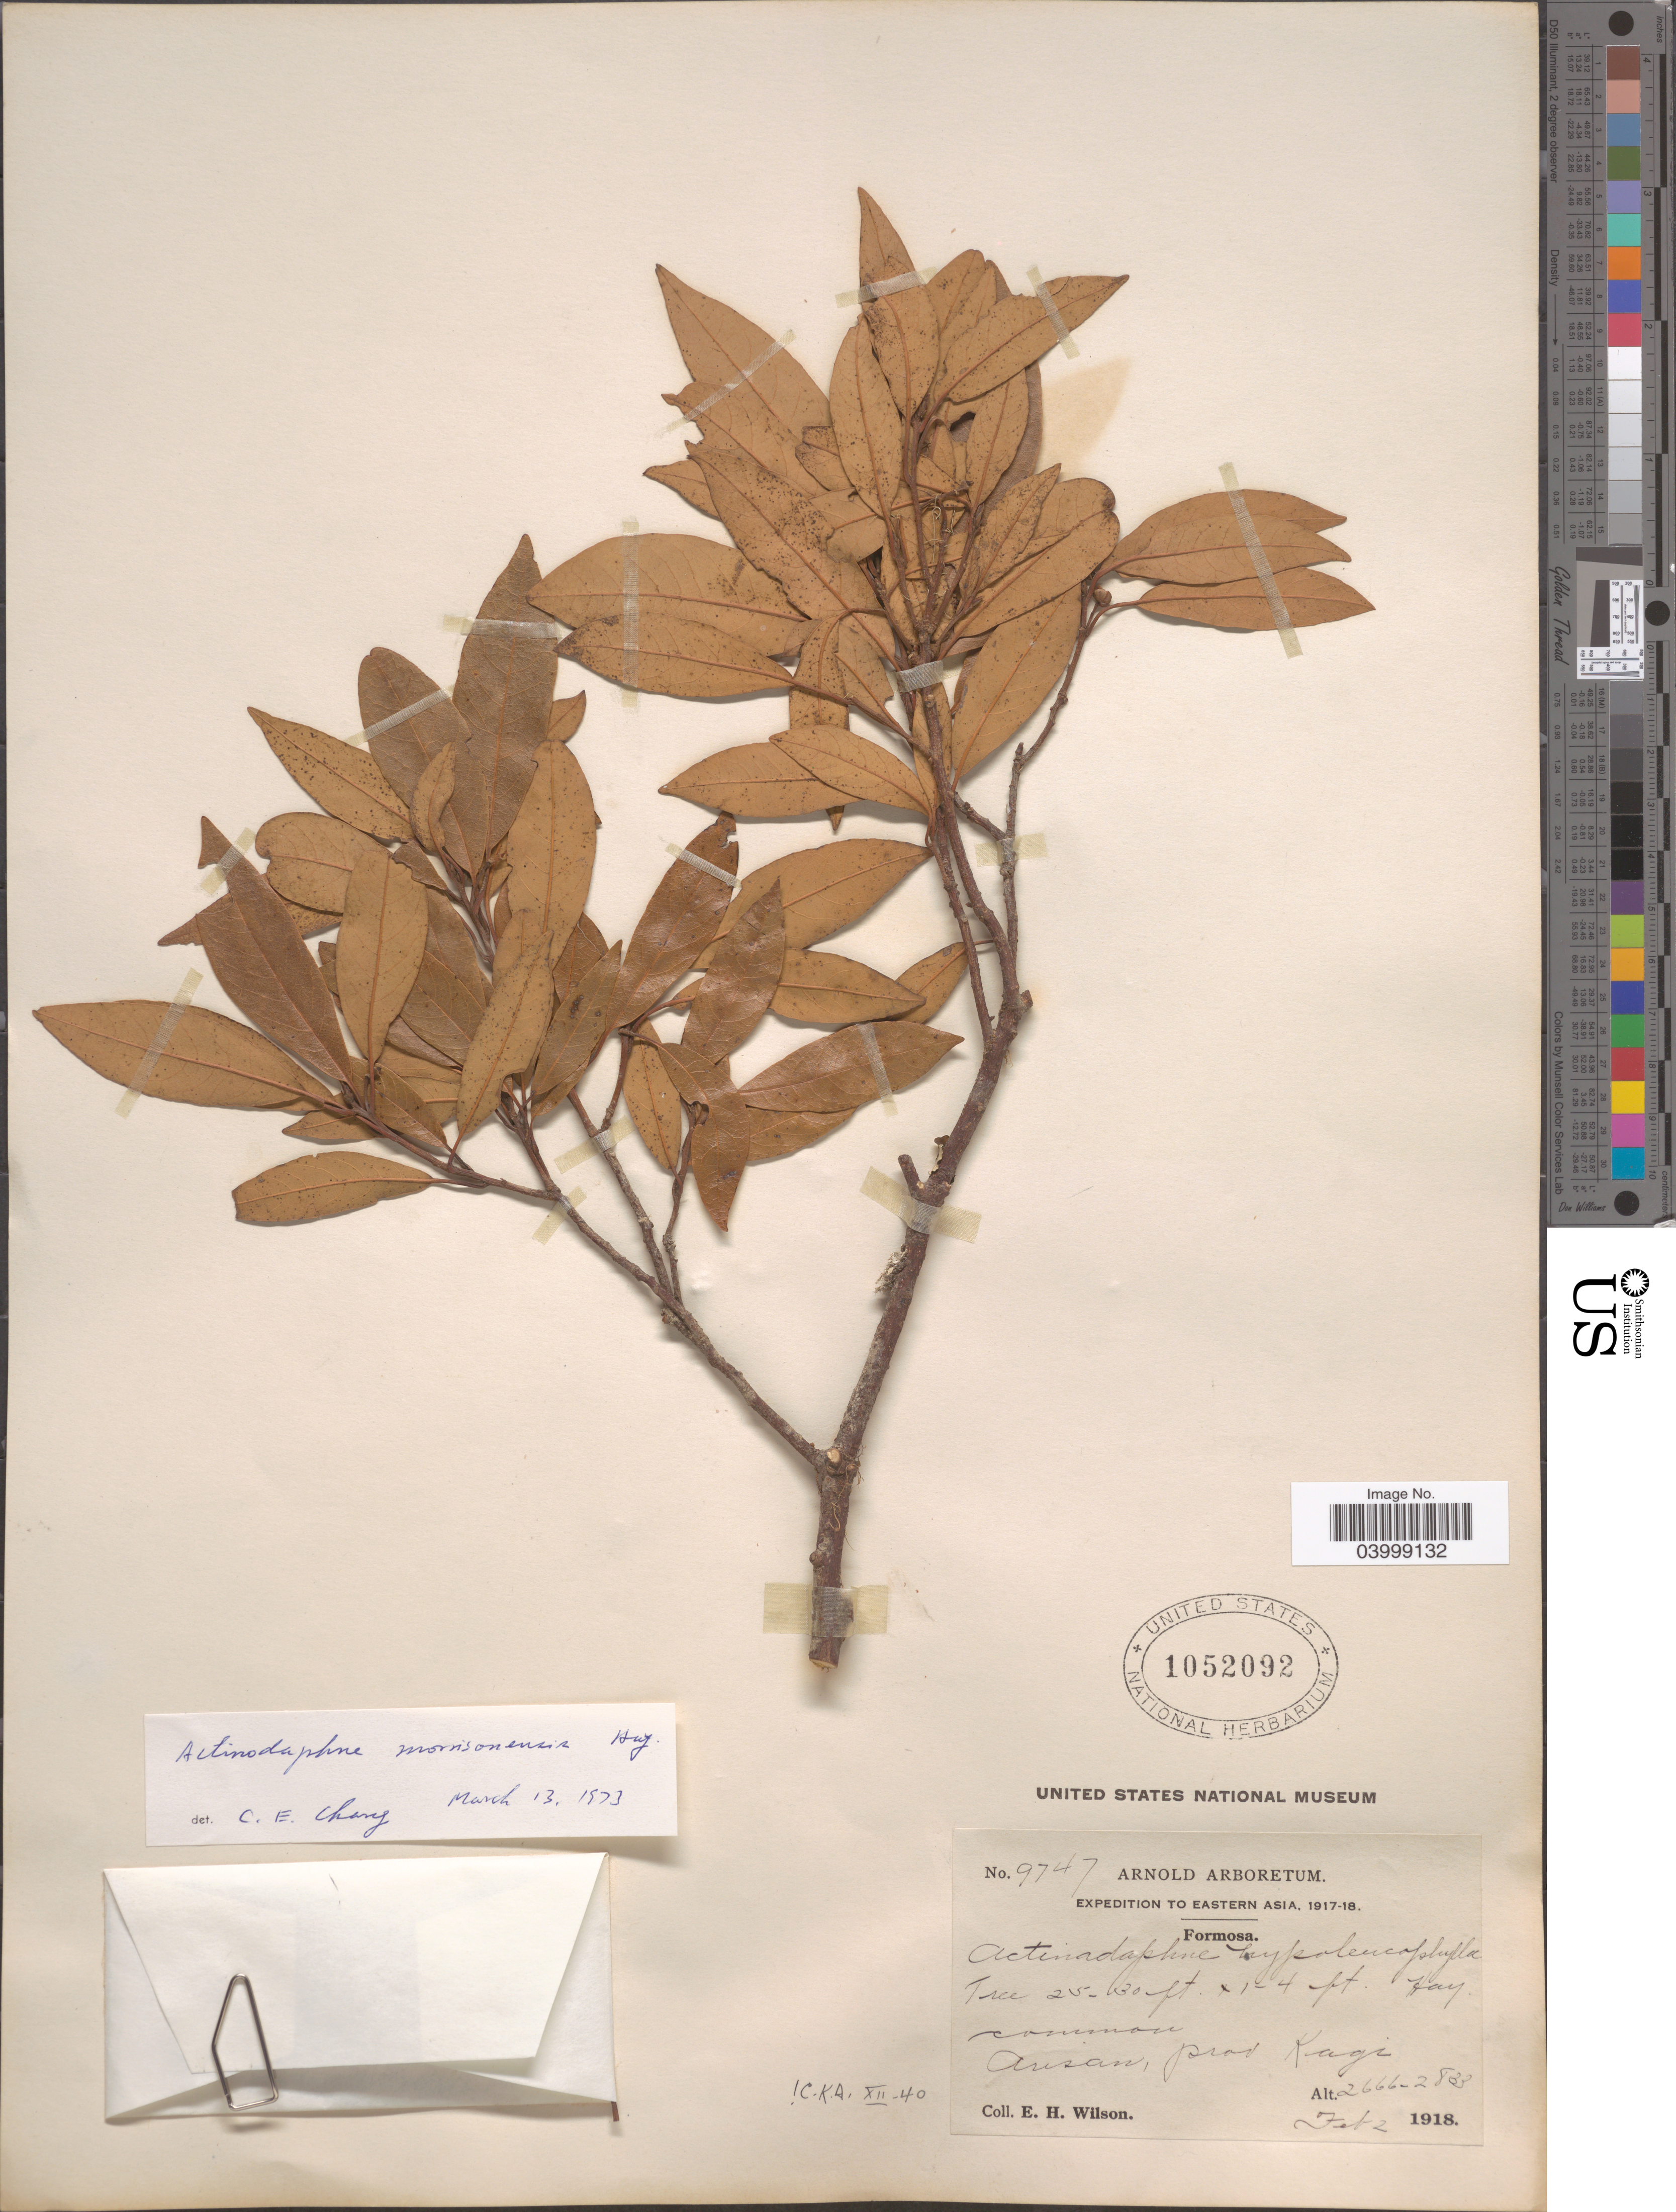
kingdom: Plantae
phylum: Tracheophyta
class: Magnoliopsida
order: Laurales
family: Lauraceae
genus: Actinodaphne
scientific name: Actinodaphne hypoleucophylla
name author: Hayata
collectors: E. Wilson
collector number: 9747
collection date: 1918-02-02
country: Taiwan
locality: Eastern Asia. Formosa. Arisan, Prov. Kagi.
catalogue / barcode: US 1052092